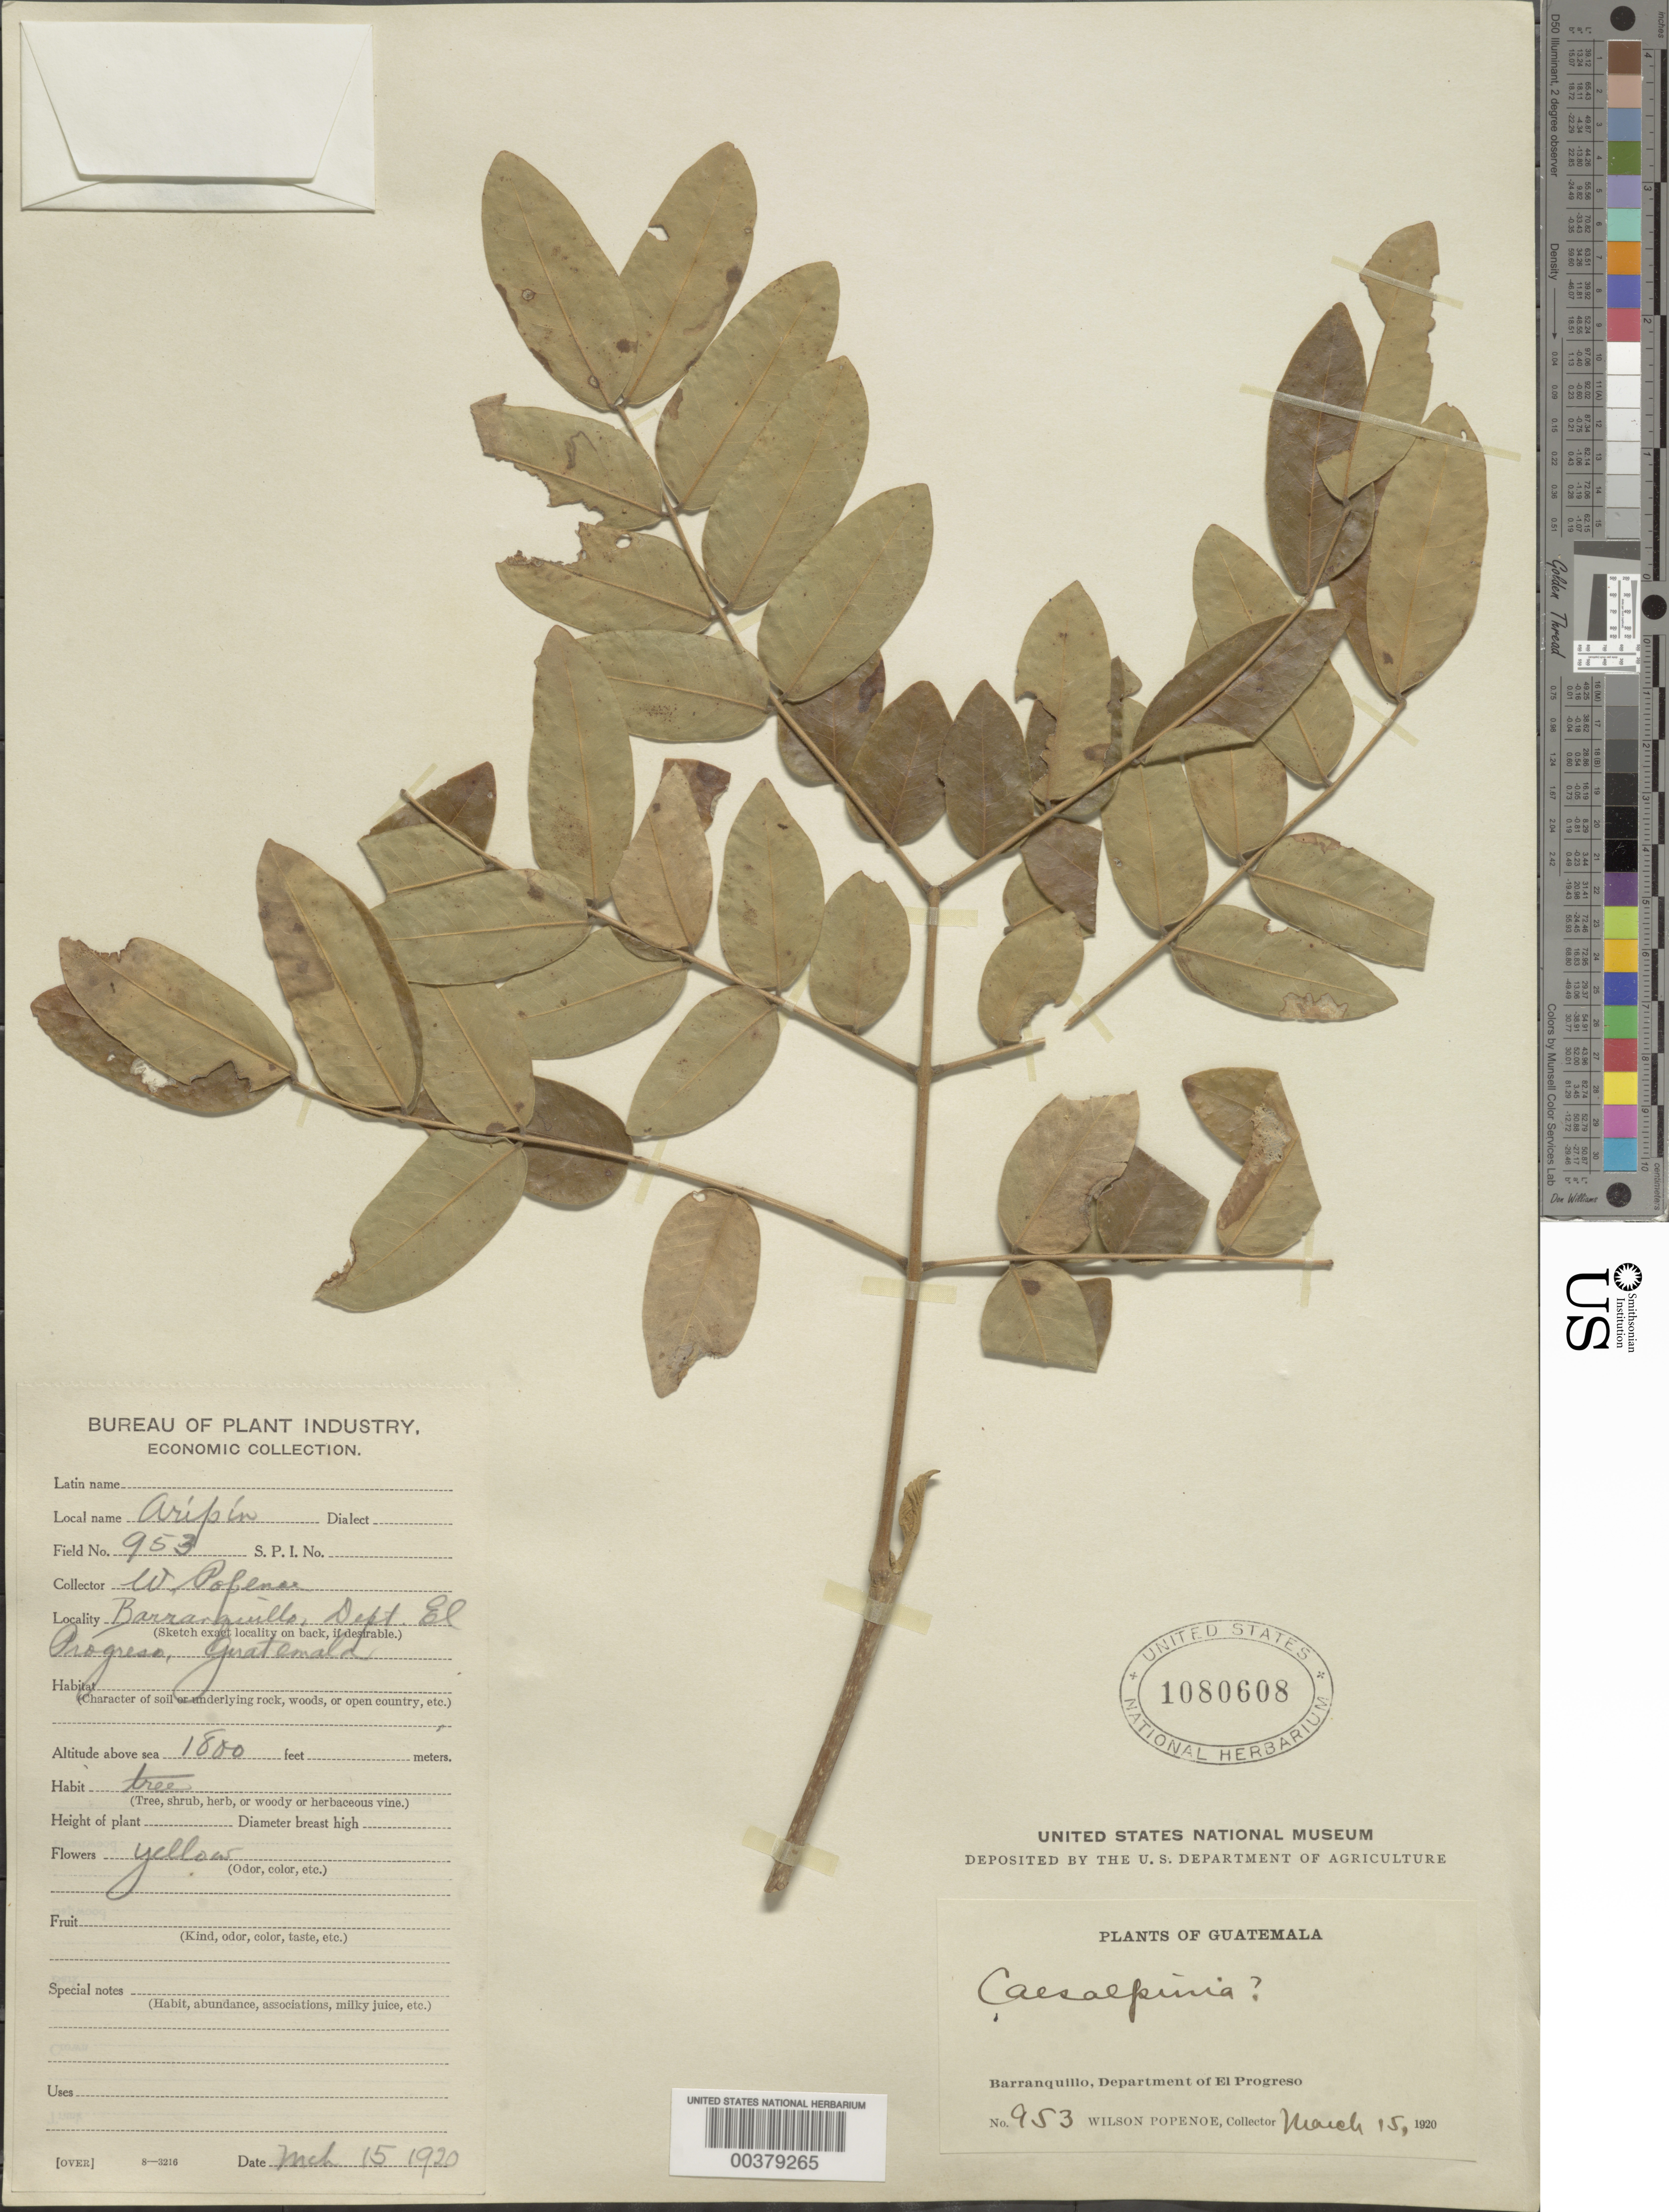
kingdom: Plantae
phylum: Tracheophyta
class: Magnoliopsida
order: Fabales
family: Fabaceae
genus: Coulteria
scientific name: Coulteria velutina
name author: (Britton & Rose) Sotuyo & G.P. Lewis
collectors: W. Popenoe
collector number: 953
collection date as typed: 15 Mar 1920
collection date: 1920-03-15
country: Guatemala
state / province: El Progreso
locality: Barranquillo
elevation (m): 549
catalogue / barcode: US 1080608